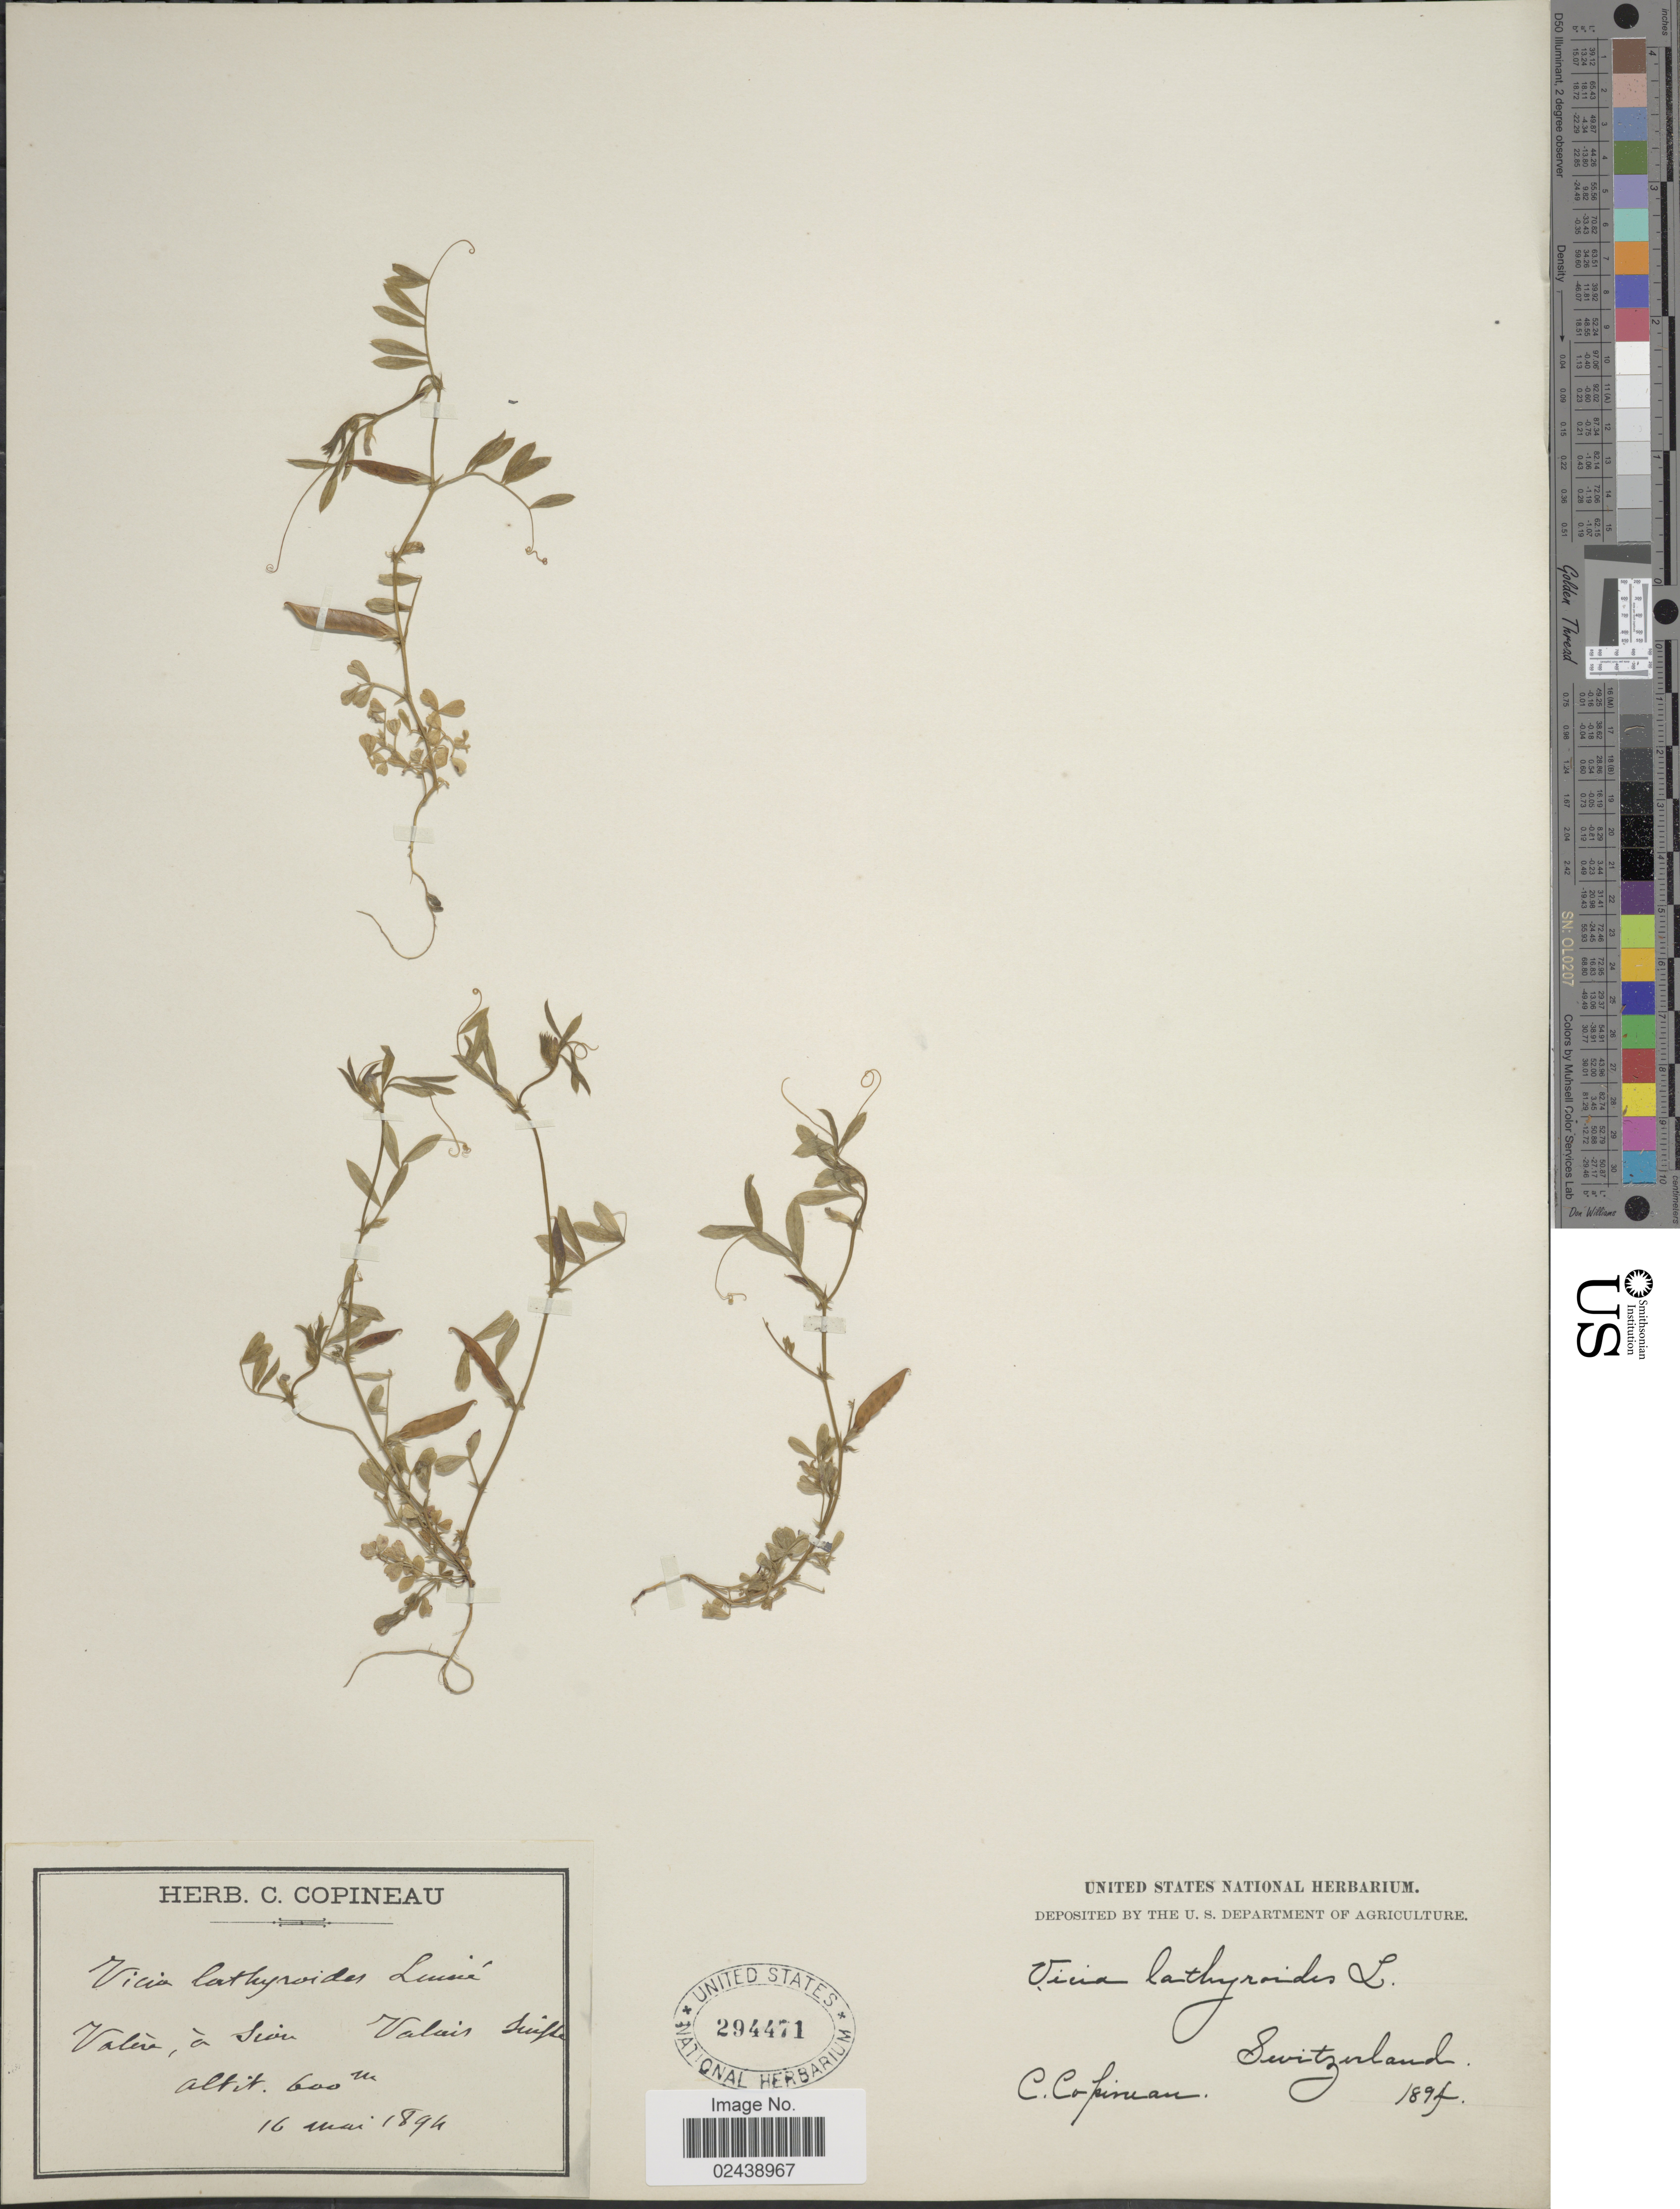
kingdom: Plantae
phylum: Tracheophyta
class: Magnoliopsida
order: Fabales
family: Fabaceae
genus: Vicia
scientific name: Vicia lathyroides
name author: L.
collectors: C. Copineau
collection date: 1894-05-16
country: Switzerland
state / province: Valais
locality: Valère, à Sion. Valais, Suisse.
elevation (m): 600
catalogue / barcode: US 294471